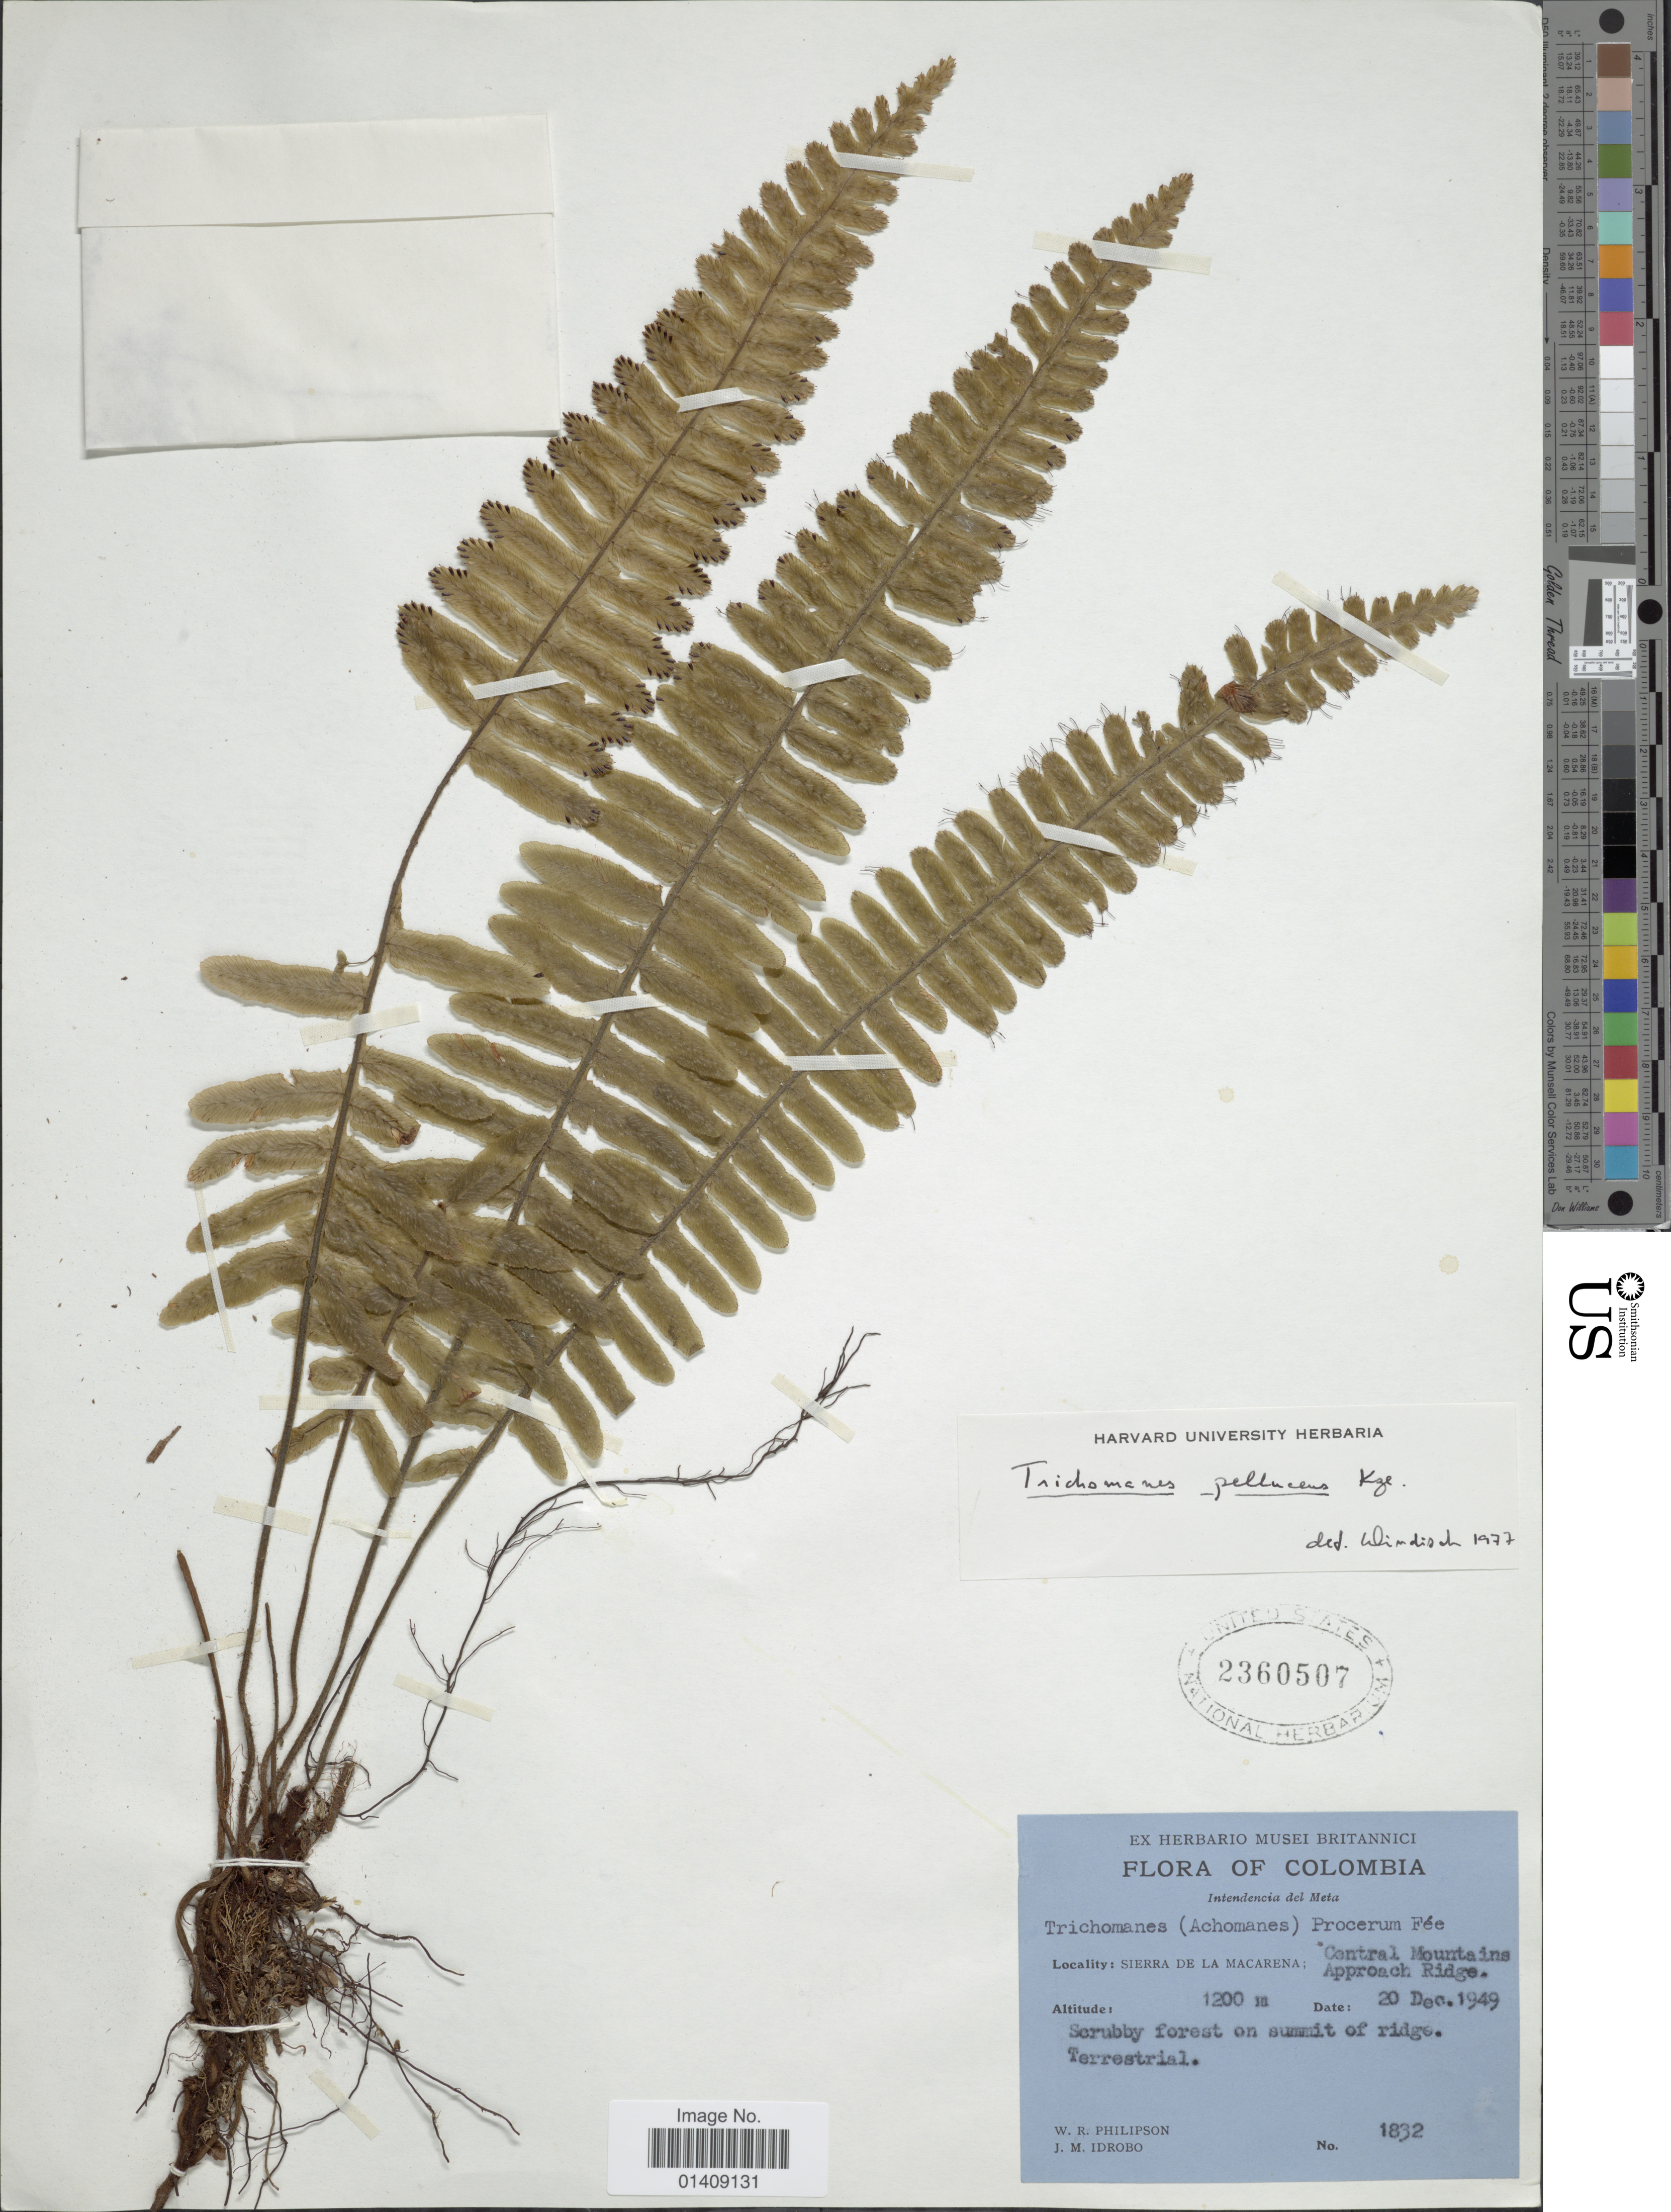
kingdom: Plantae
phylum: Tracheophyta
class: Polypodiopsida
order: Hymenophyllales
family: Hymenophyllaceae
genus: Trichomanes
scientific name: Trichomanes pellucens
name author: Kunze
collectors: W. R. Philipson & J. M. Idrobo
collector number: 1832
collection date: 1949-12-20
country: Colombia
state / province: Meta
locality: Intendencia del Meta. Sierra de la Macarena: central mountains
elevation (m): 1200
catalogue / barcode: US 2360507